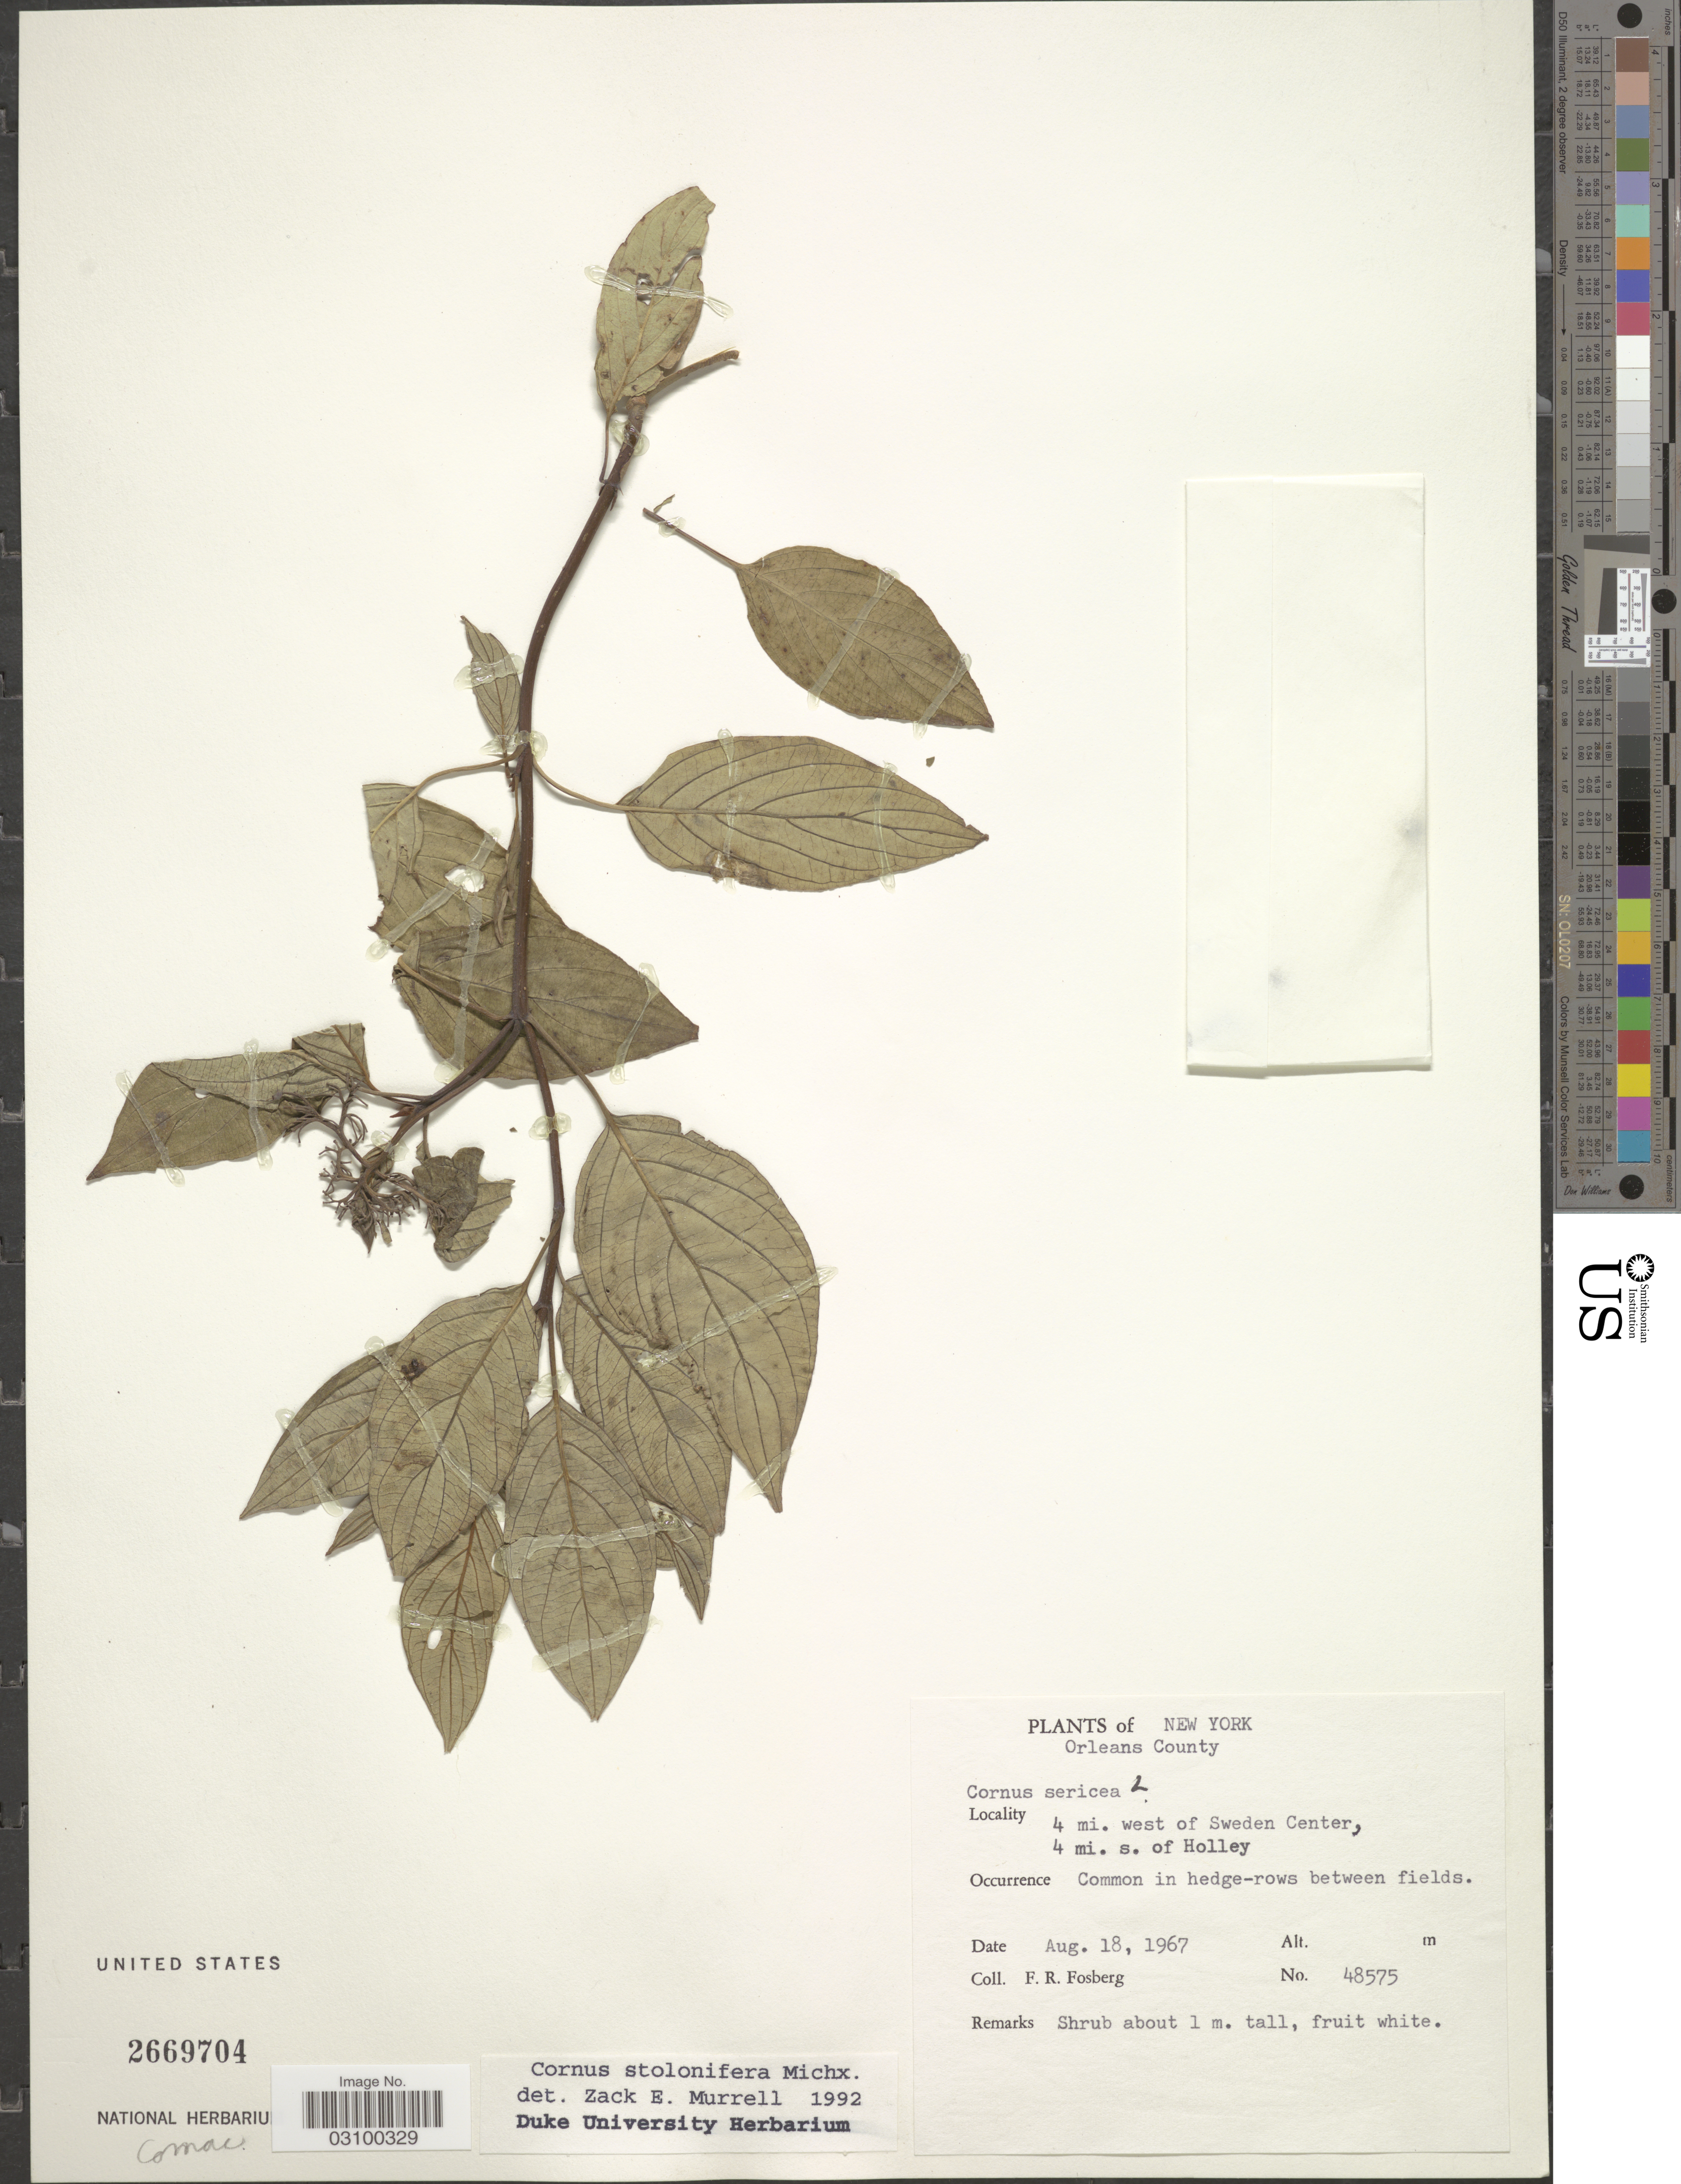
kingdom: Plantae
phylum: Tracheophyta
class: Magnoliopsida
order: Cornales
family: Cornaceae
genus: Cornus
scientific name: Cornus sericea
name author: L.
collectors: F. R. Fosberg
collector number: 48575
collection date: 1967-08-18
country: United States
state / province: New York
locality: Orleans County. 4 mi. west of Sweden Center, 4 mi. s. of Holley.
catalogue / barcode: US 2669704